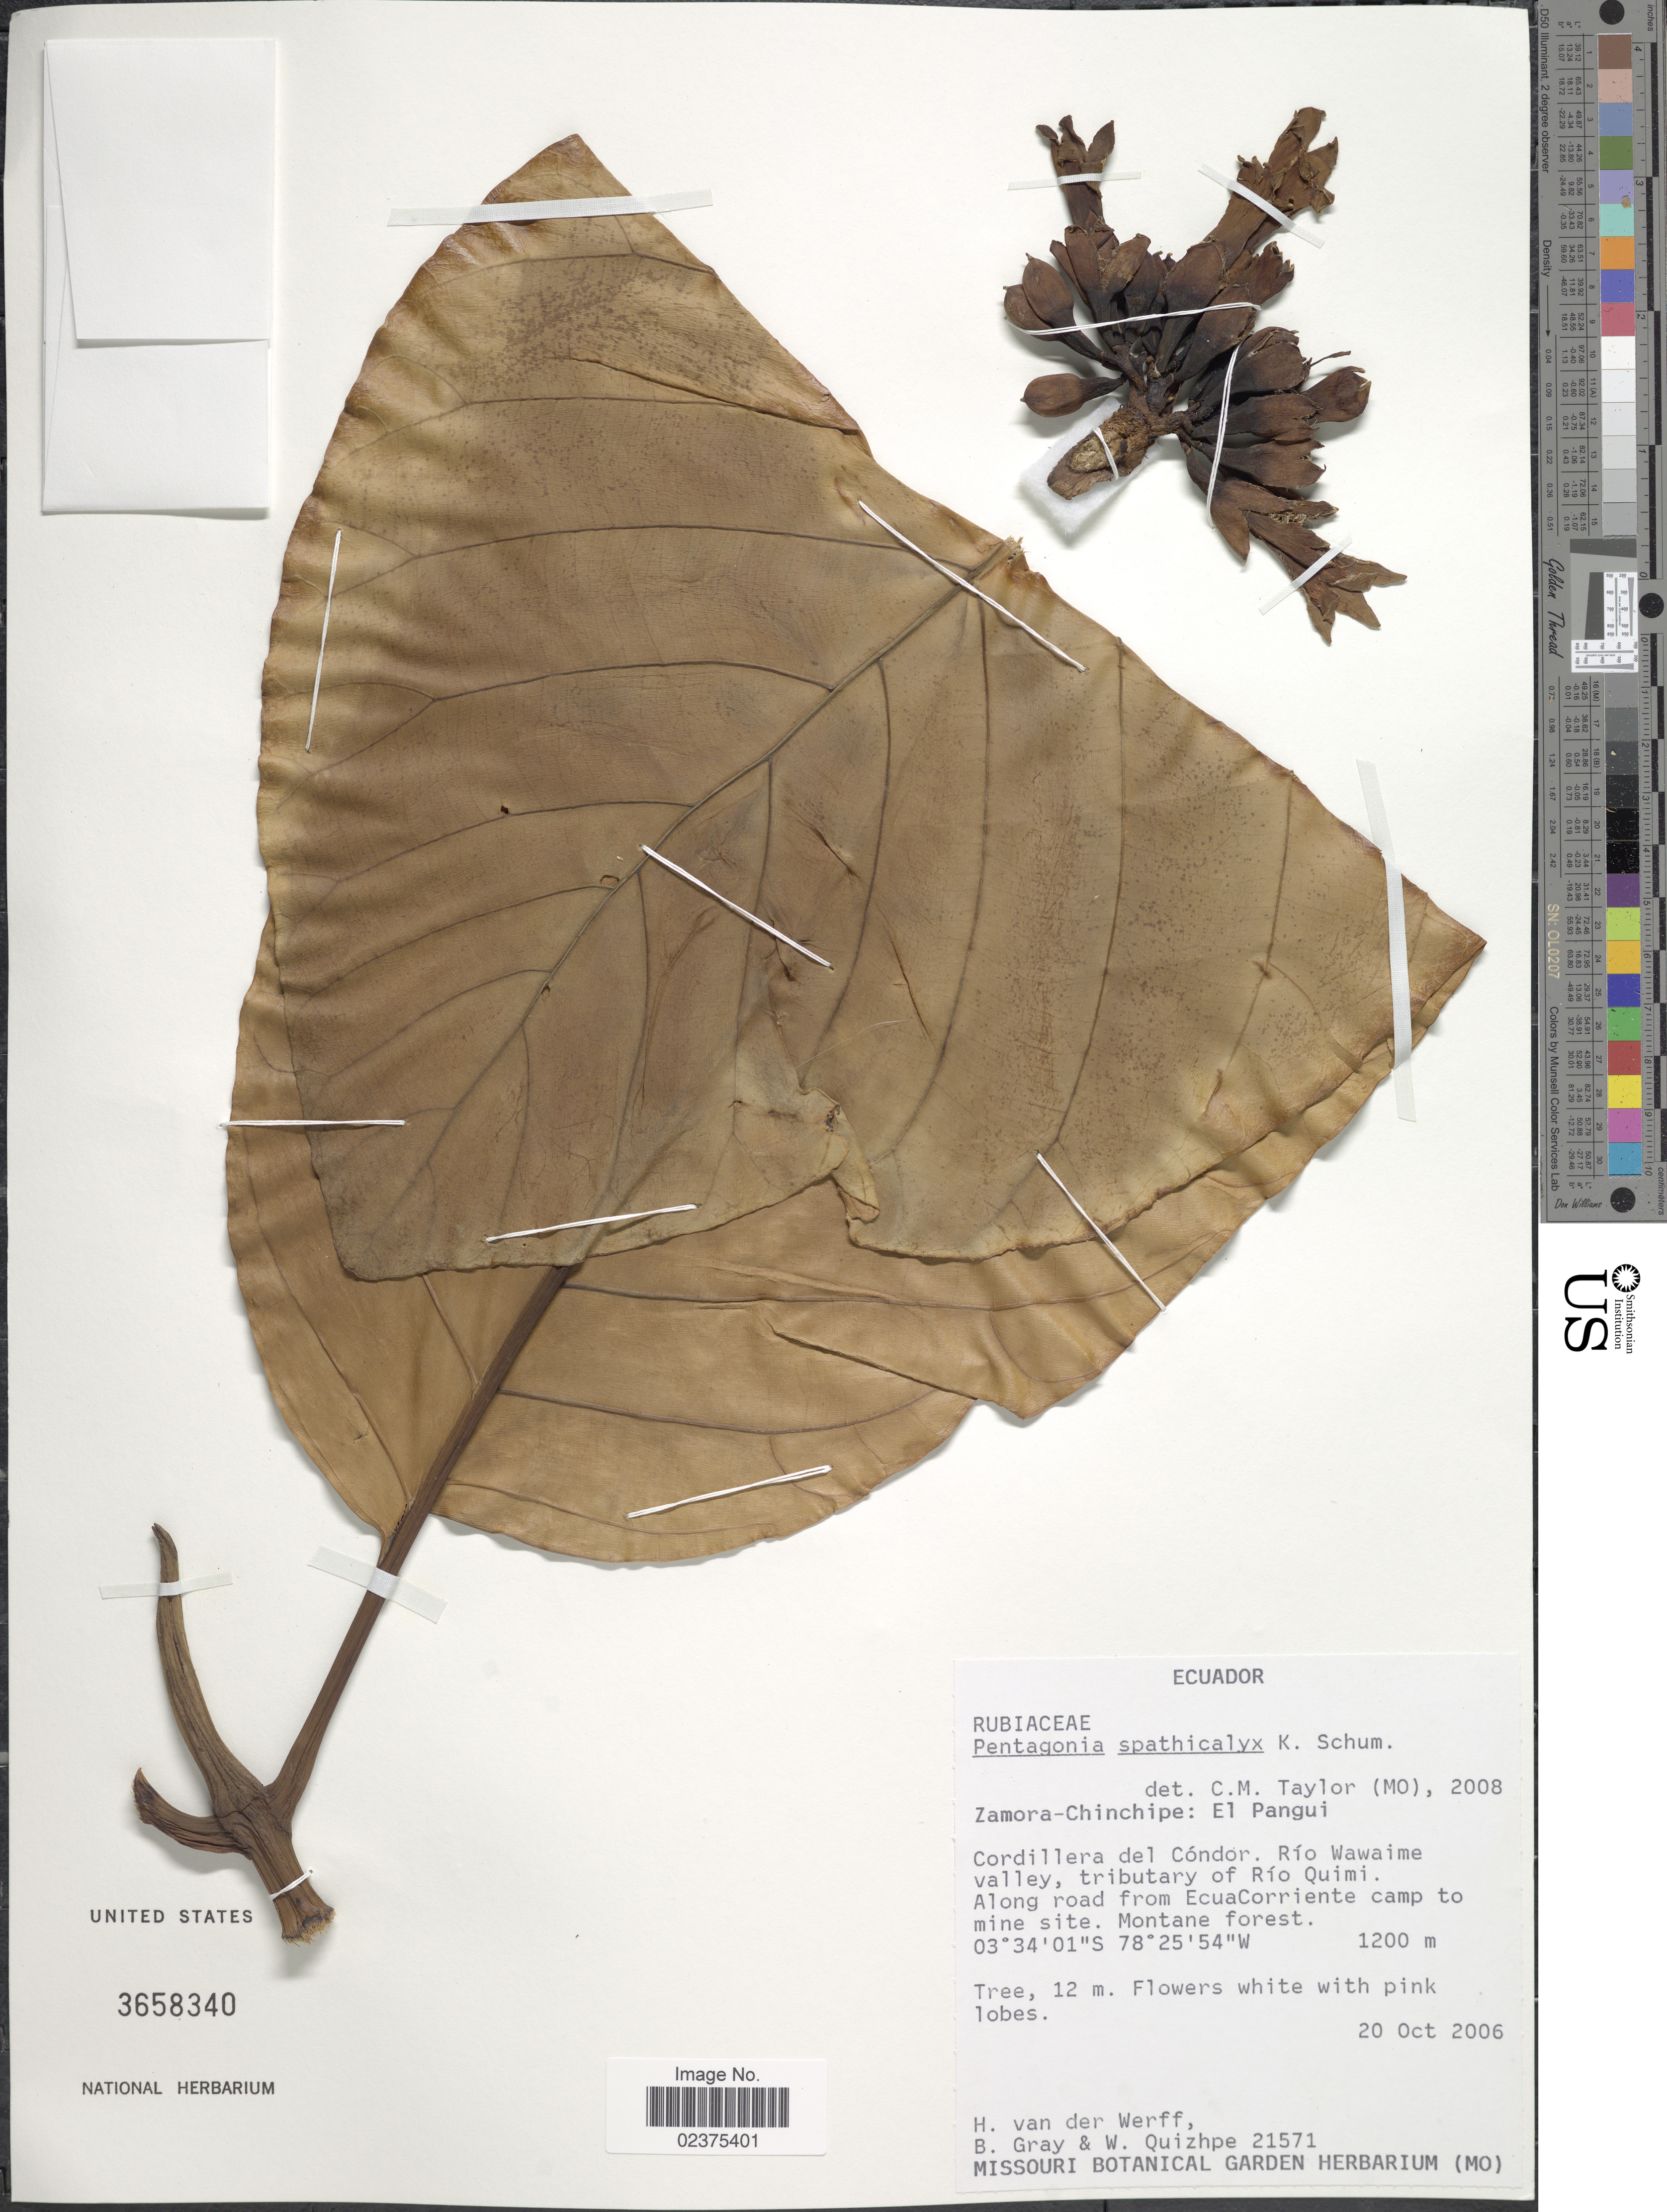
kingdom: Plantae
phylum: Tracheophyta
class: Magnoliopsida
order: Gentianales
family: Rubiaceae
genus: Pentagonia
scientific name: Pentagonia spathicalyx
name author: K. Schum.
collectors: H. van der Werff, B. Gray & W. Quizhpe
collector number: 21571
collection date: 2006-10-20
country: Ecuador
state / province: Zamora-Chinchipe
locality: Zamroa-Chinchipe: El Pangui, Cordillera del Condor, Rio Wawaime valley, tributary of Rio Quimi, Along road from EcuaCorriente Camp to mine site.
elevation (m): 1200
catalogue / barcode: US 3658340